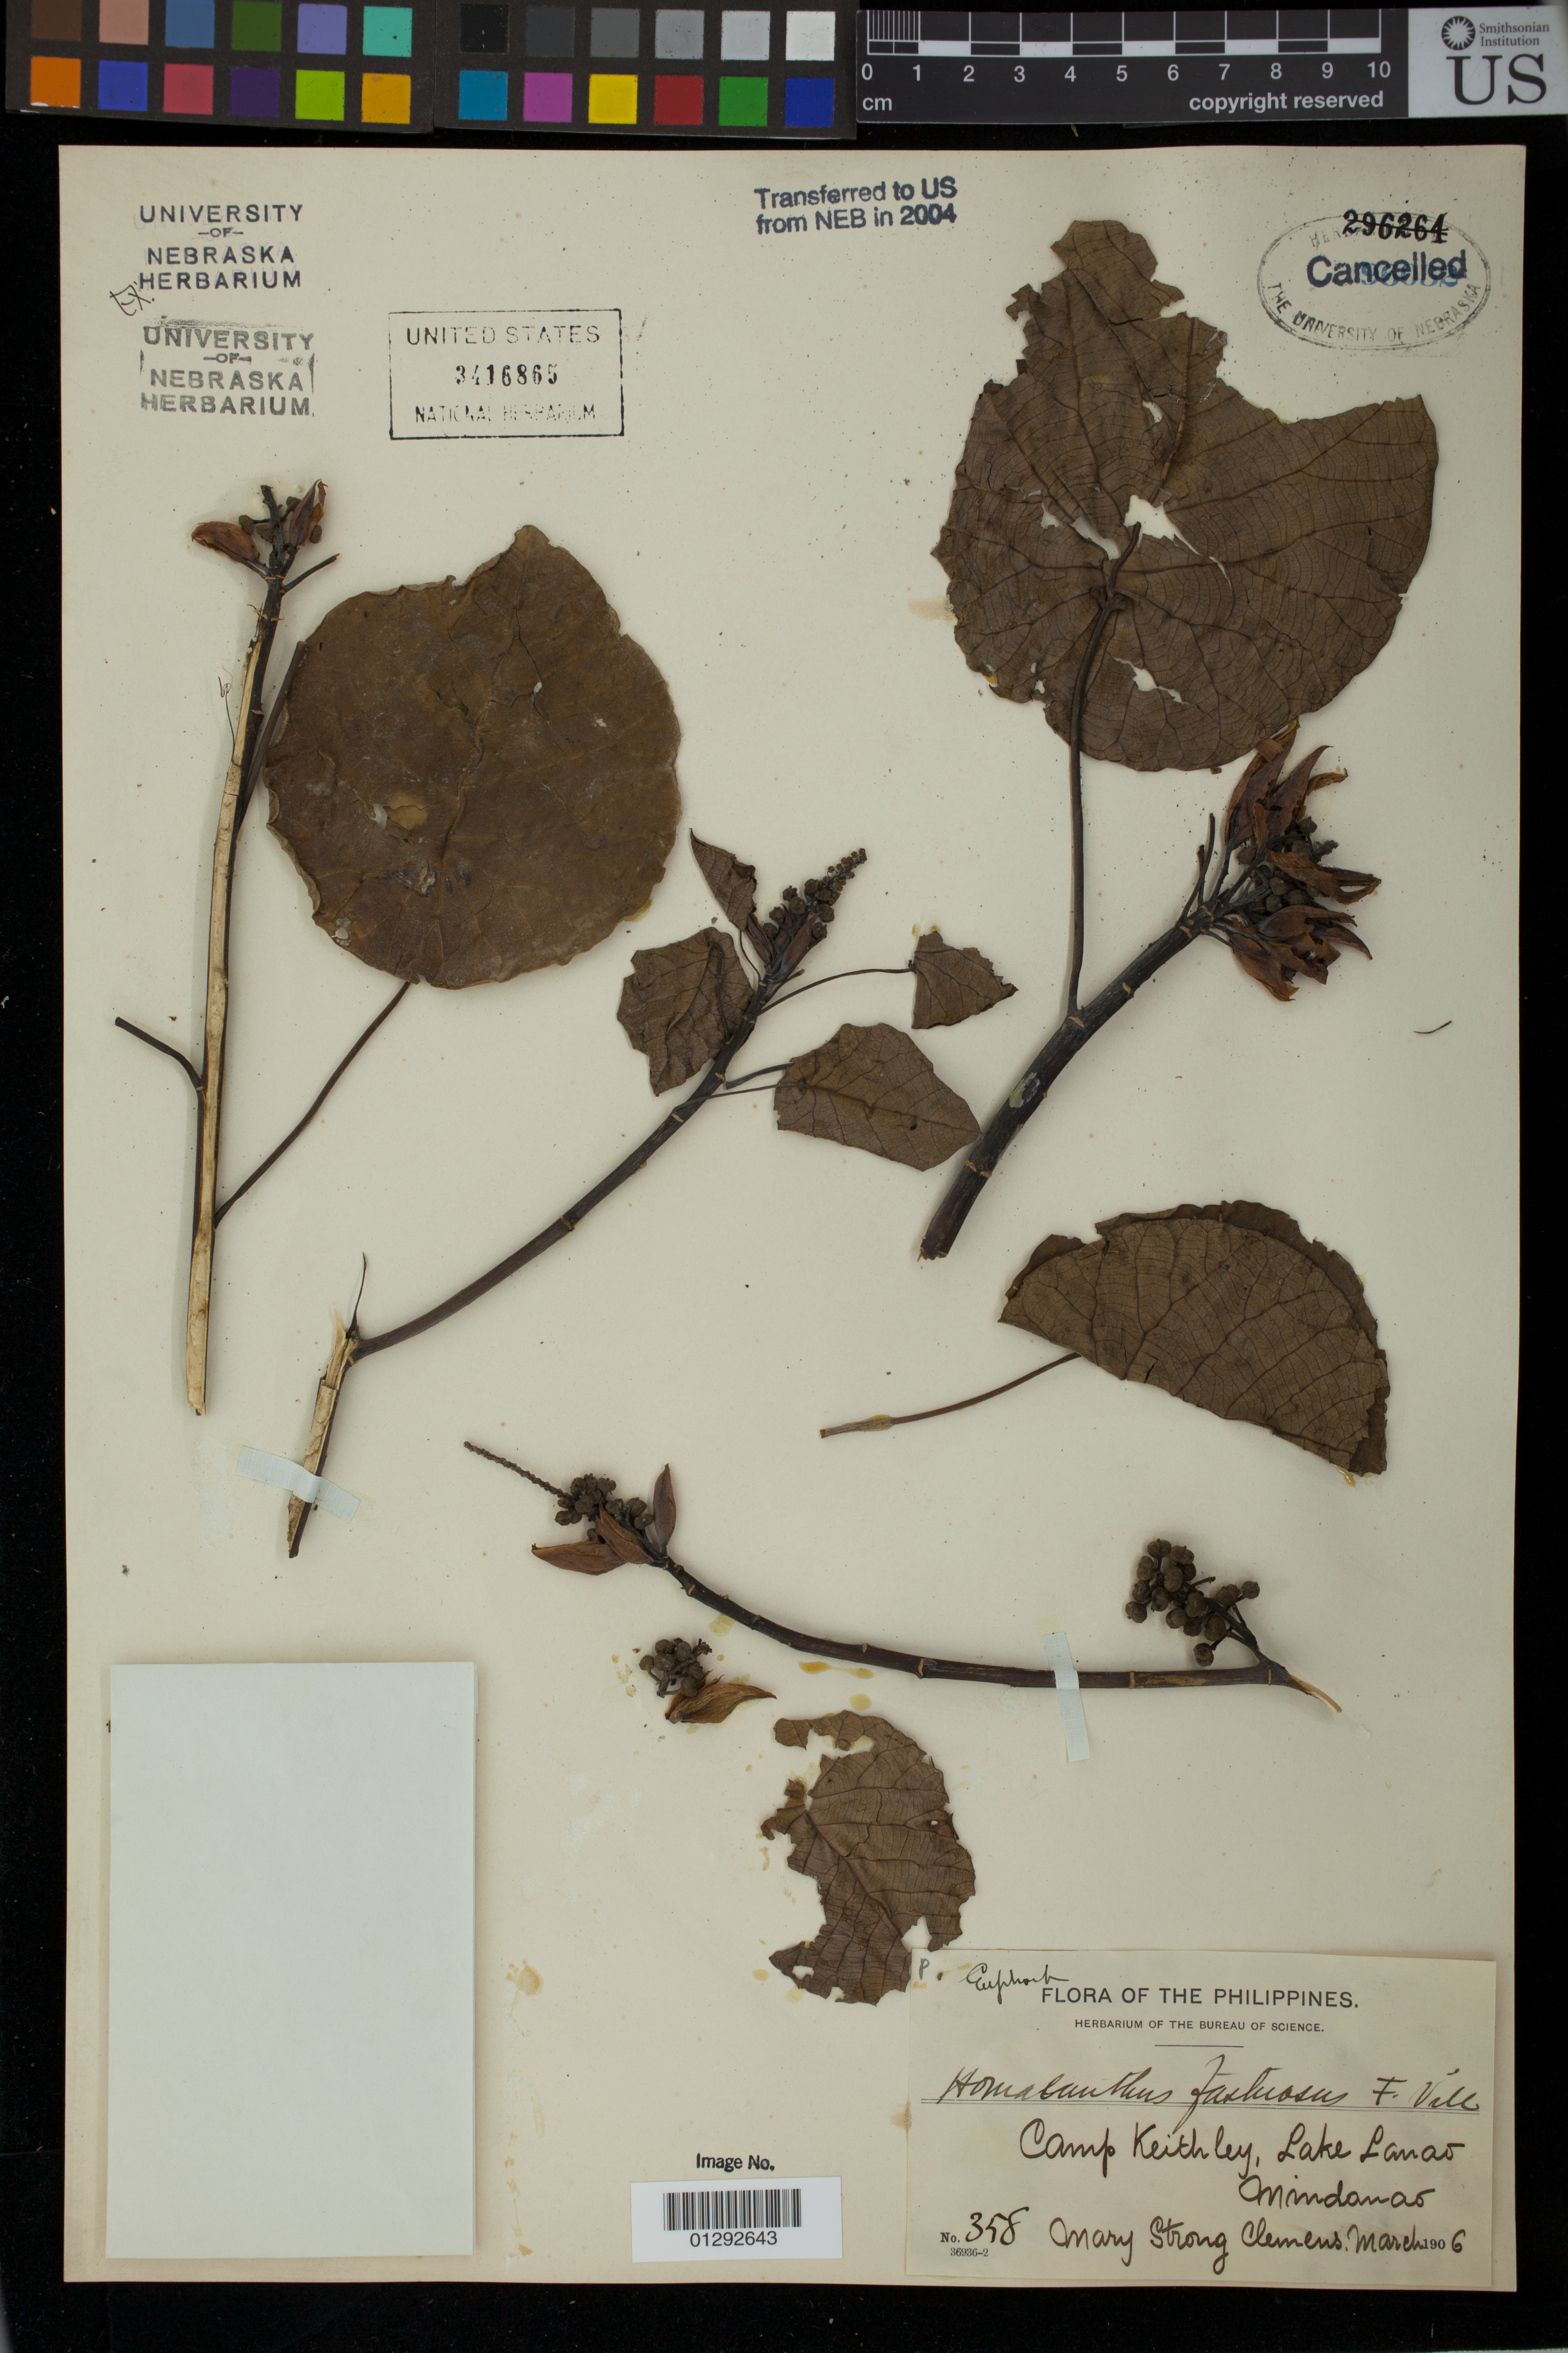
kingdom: Plantae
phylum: Tracheophyta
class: Magnoliopsida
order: Malpighiales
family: Euphorbiaceae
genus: Omalanthus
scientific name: Omalanthus fastuosus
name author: Fern.-Vill.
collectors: M. S. Clemens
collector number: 358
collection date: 1906-03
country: Philippines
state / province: Central Visayas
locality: Camp Keithley, Lake Lanao,Mindanao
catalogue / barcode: US 3416865